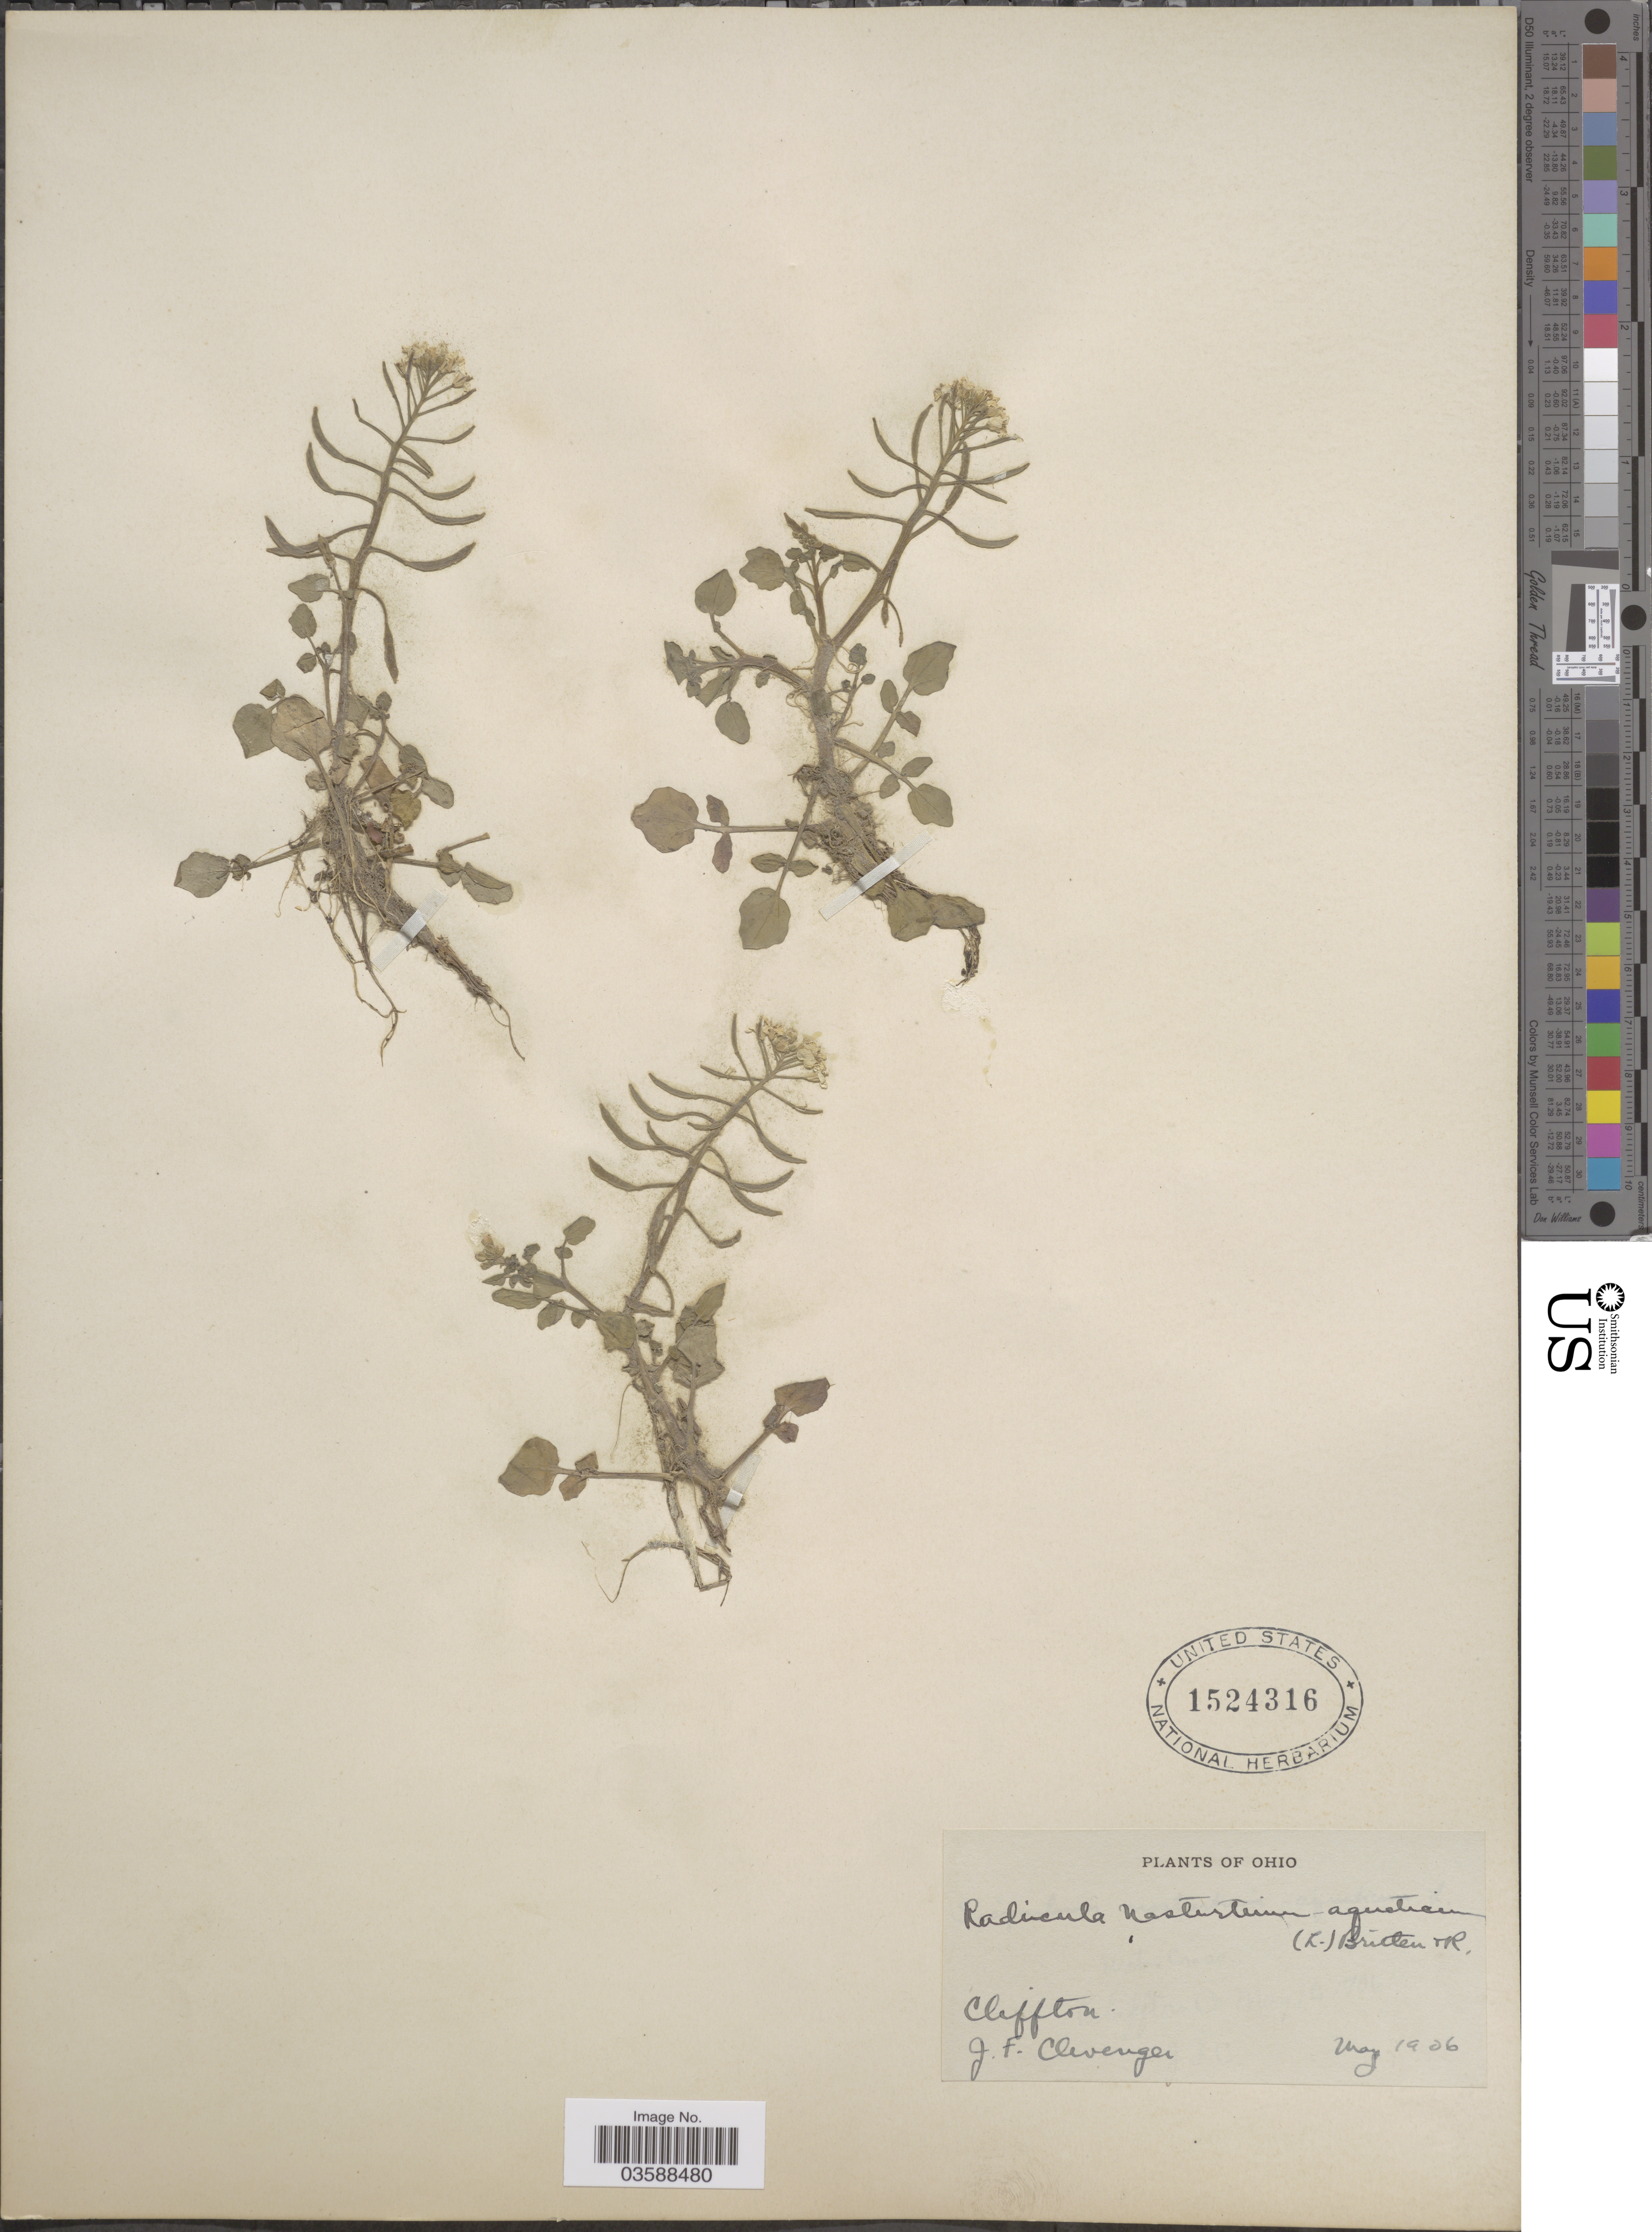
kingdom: Plantae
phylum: Tracheophyta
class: Magnoliopsida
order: Brassicales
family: Brassicaceae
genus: Nasturtium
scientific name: Nasturtium officinale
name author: R. Br.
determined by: Strong, M. T., (US), Smithsonian Institution - National Museum of Natural History (UNITED STATES)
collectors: J. F. Clevenger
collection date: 1906-05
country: United States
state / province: Ohio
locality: Cliffton.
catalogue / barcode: US 1524316